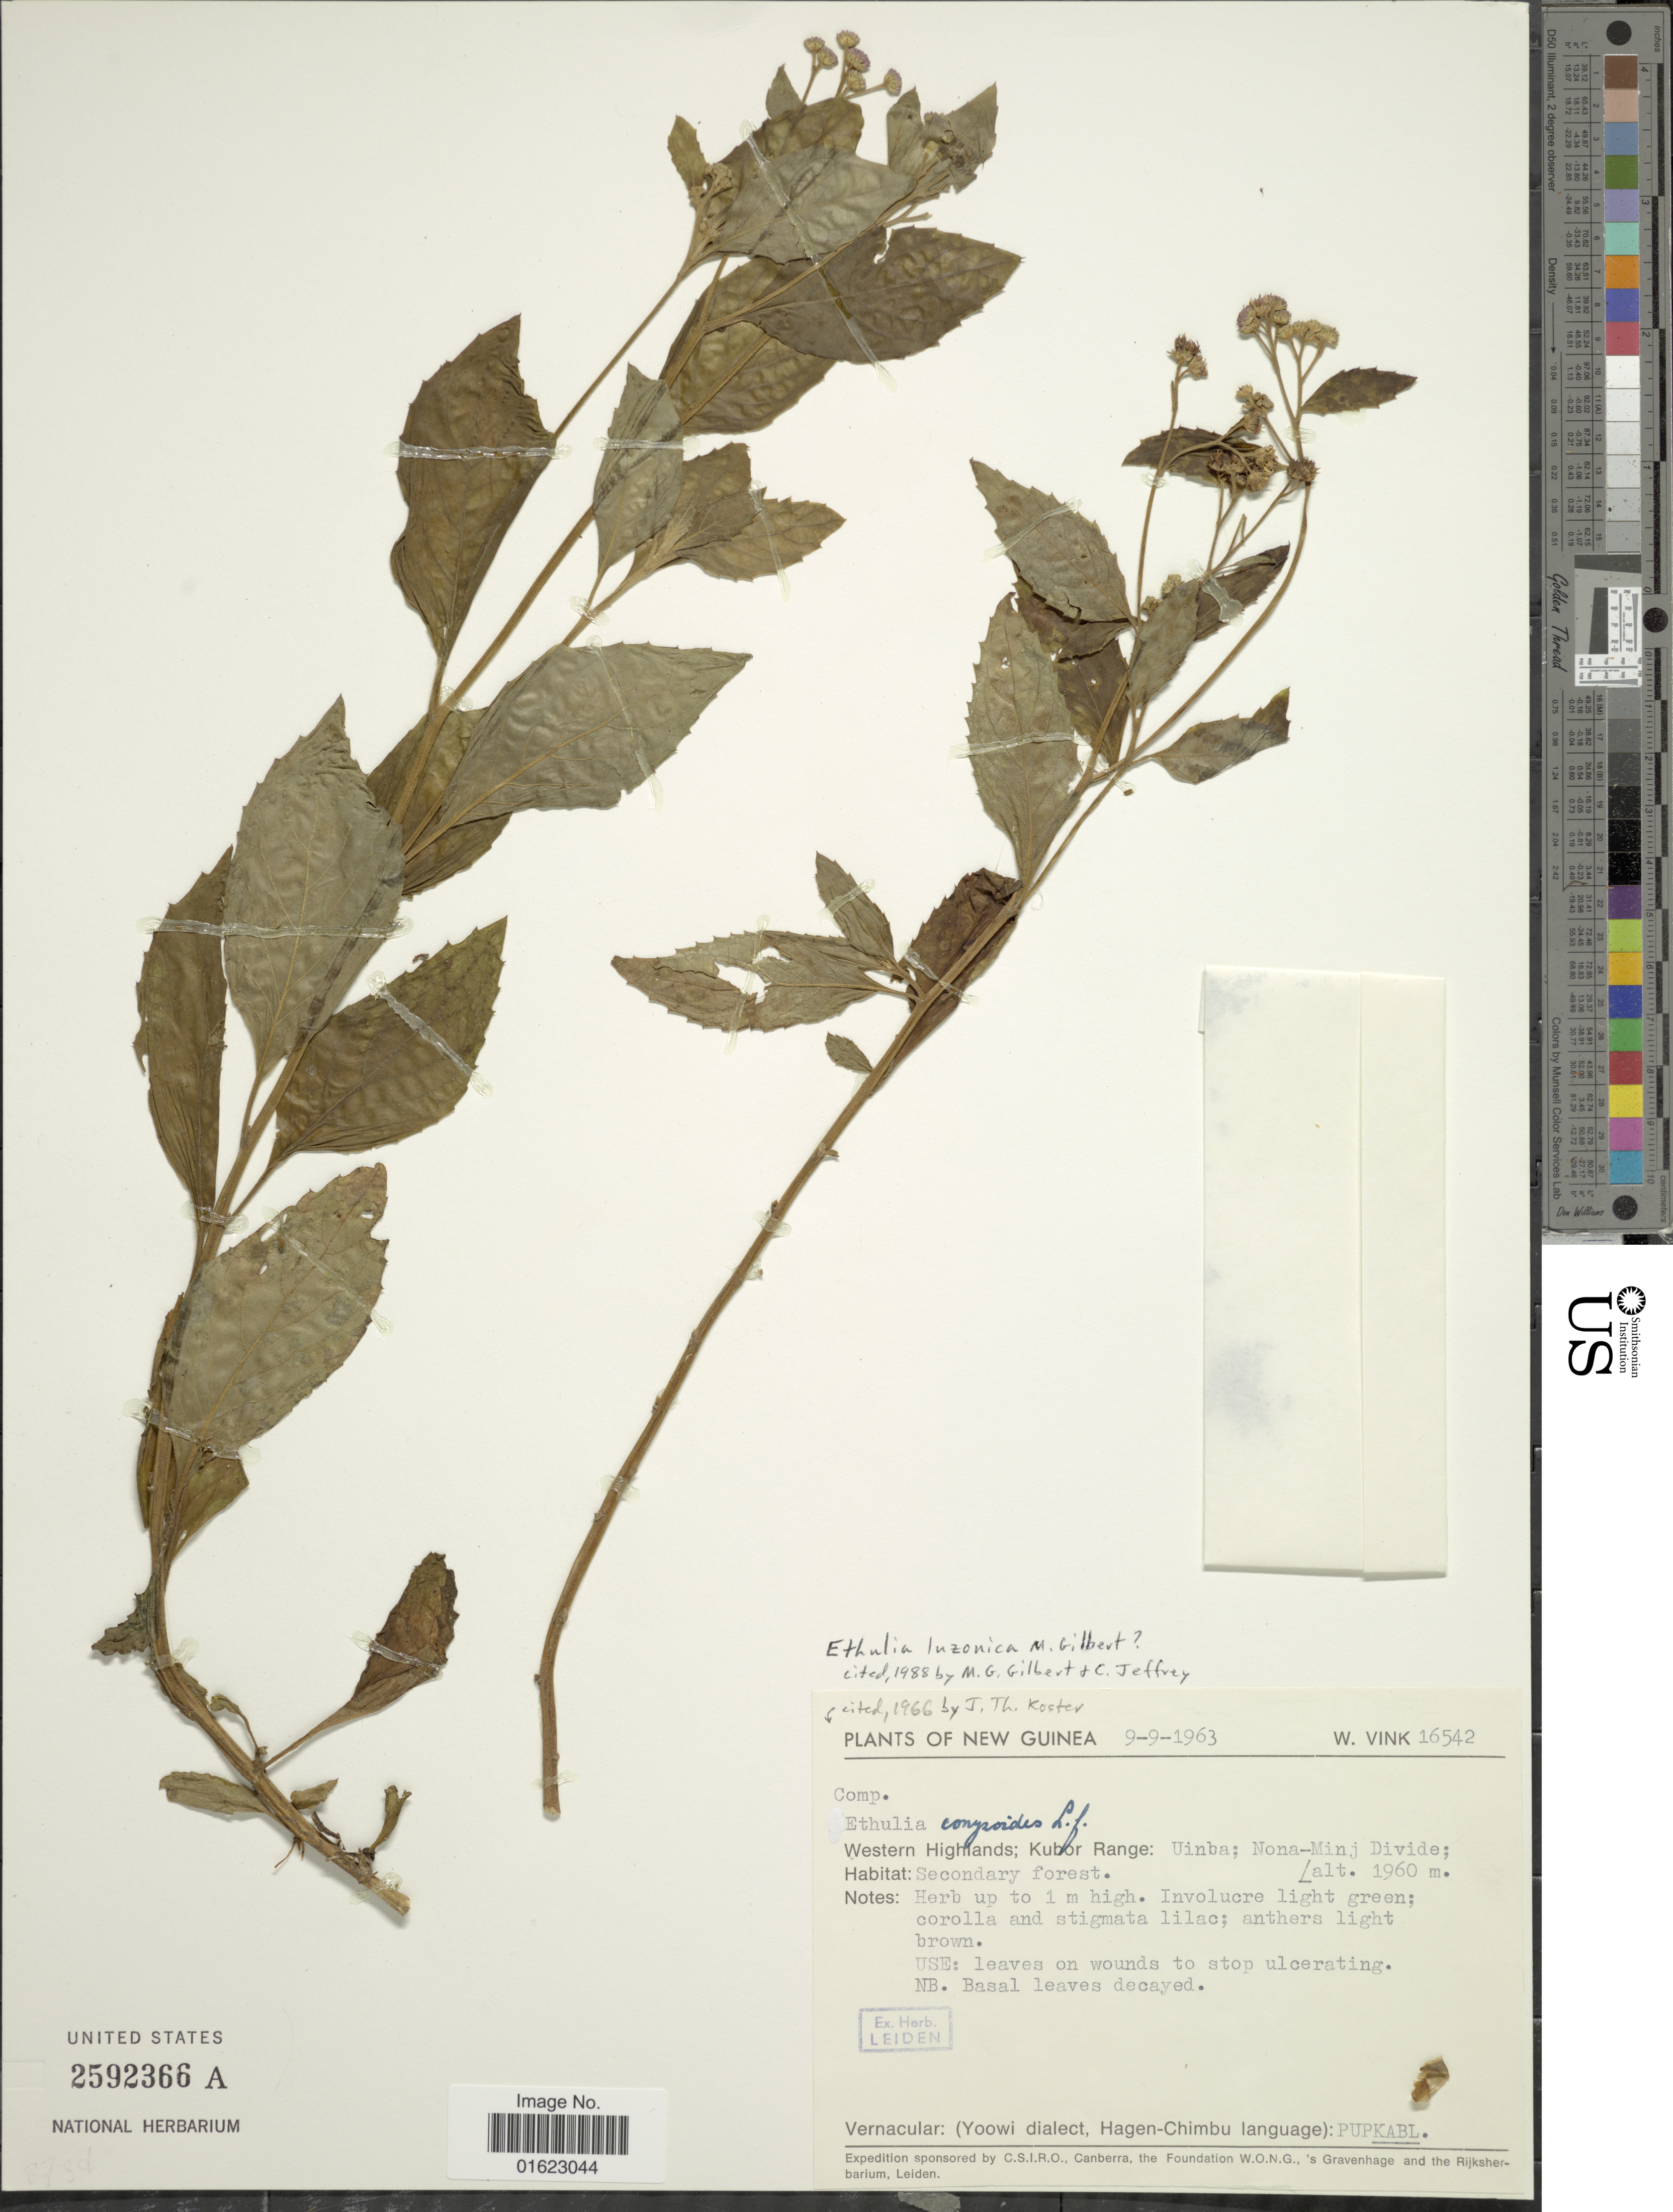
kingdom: Plantae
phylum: Tracheophyta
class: Magnoliopsida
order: Asterales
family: Asteraceae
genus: Ethulia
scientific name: Ethulia luzonica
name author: M.G. Gilbert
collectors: W. Vink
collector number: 16542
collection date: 1963-09-09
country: Papua New Guinea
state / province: Western Highlands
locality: Western Highlands; Kubor Range: Uinda; Nona-Minj Divide. New Guinea.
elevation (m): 1960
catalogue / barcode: US 2592366A